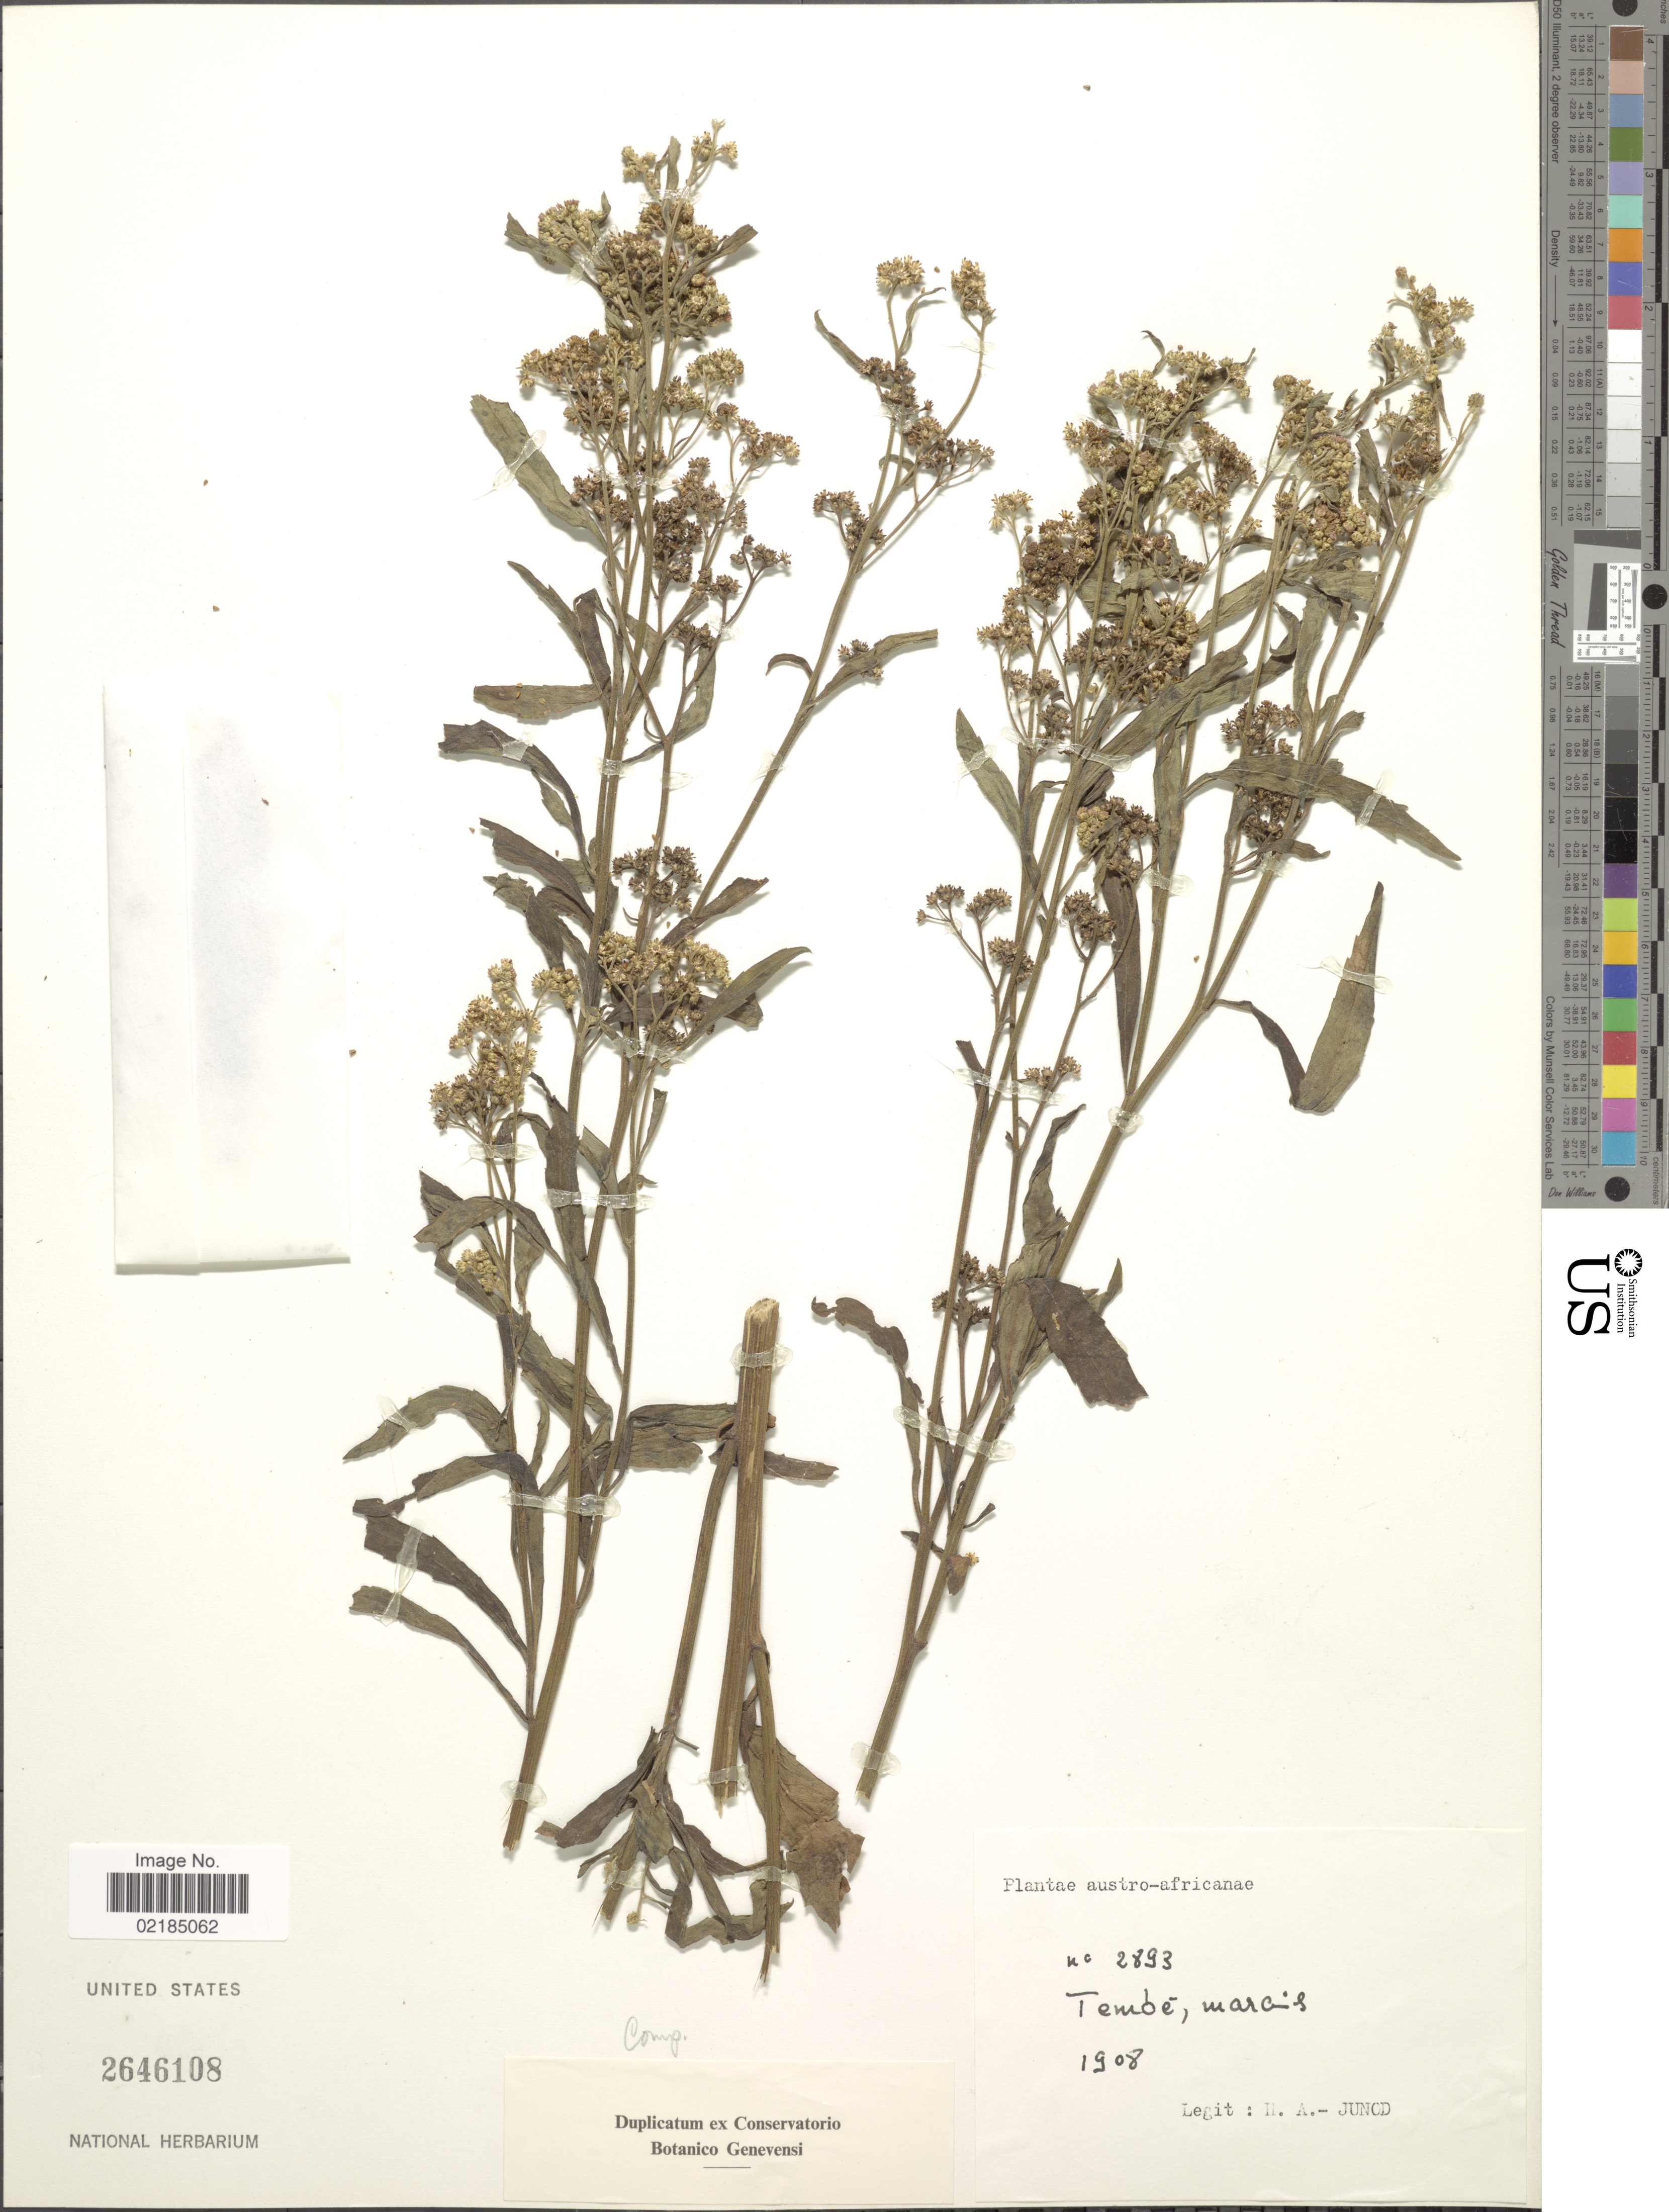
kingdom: Plantae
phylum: Tracheophyta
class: Magnoliopsida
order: Asterales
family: Asteraceae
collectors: H. Junod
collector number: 2893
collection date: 1908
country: South Africa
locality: Austro-africanae. Tembé, marcis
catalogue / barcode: US 2646108